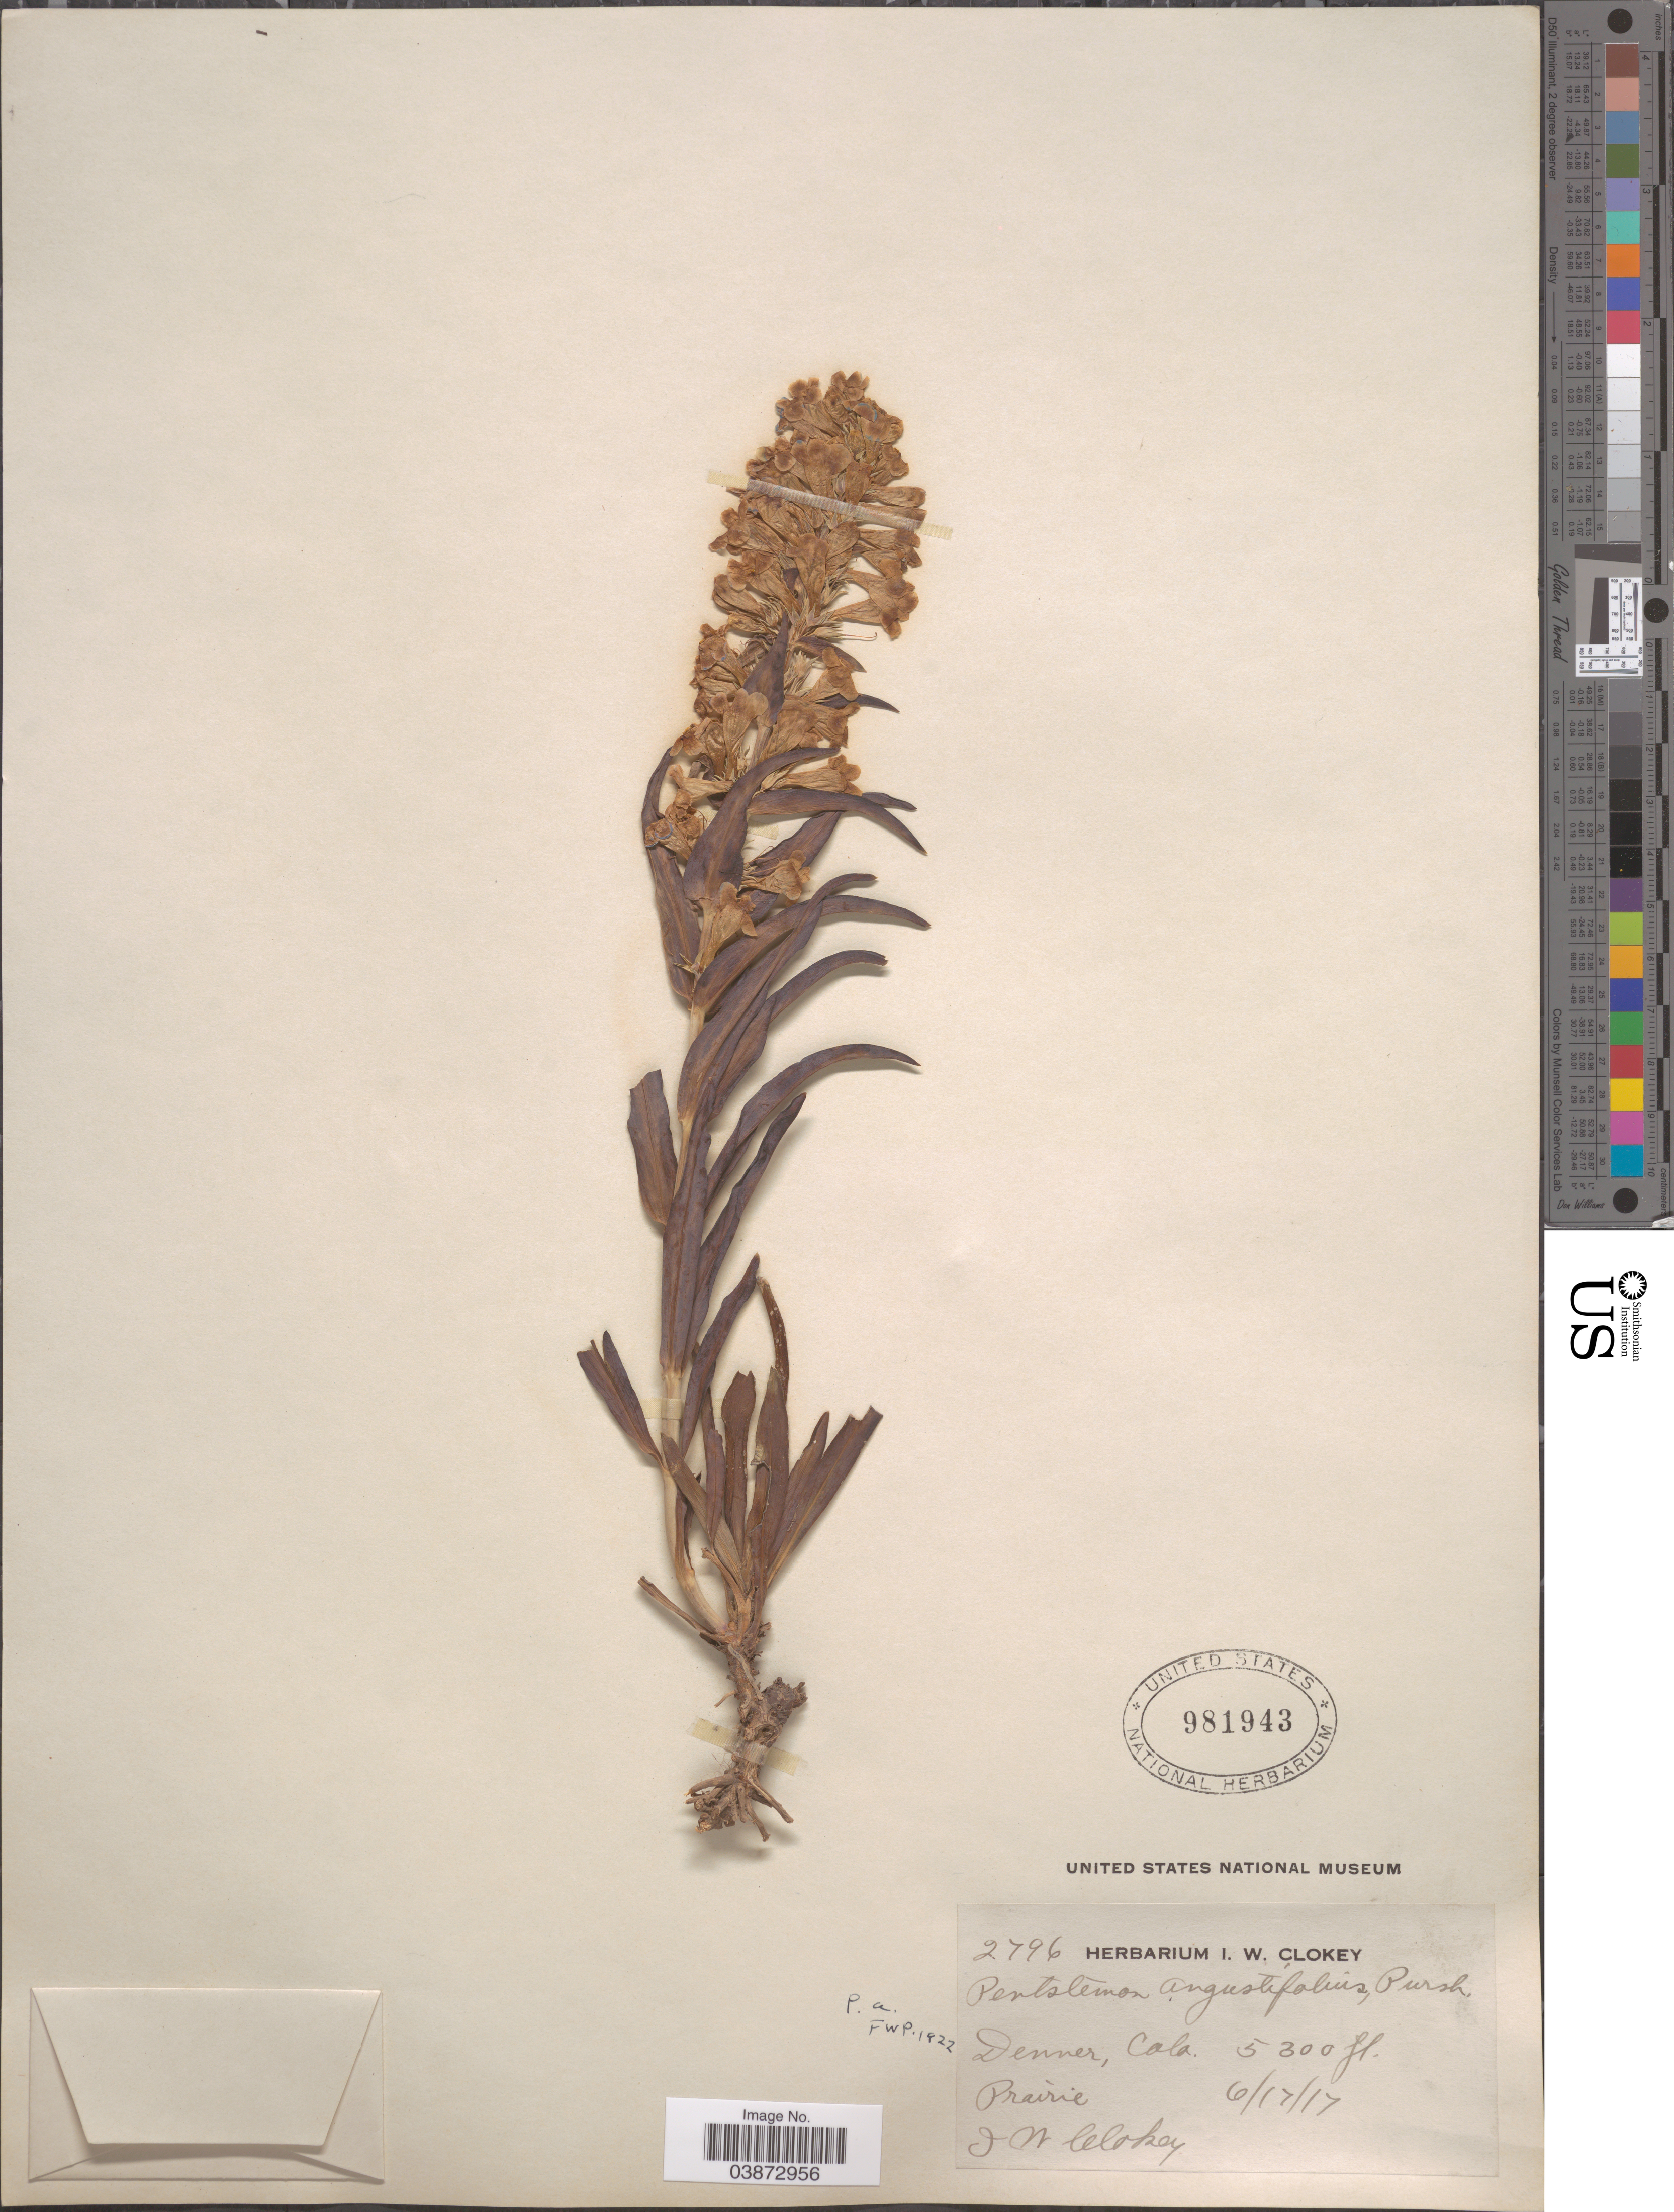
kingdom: Plantae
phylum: Tracheophyta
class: Magnoliopsida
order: Lamiales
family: Plantaginaceae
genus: Penstemon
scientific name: Penstemon angustifolius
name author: Nutt. ex Pursh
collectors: I. W. Clokey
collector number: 2796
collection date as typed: Transcribed d/m/y: 17/6/17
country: United States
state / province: Colorado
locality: Denner.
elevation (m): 1615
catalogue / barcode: US 981943